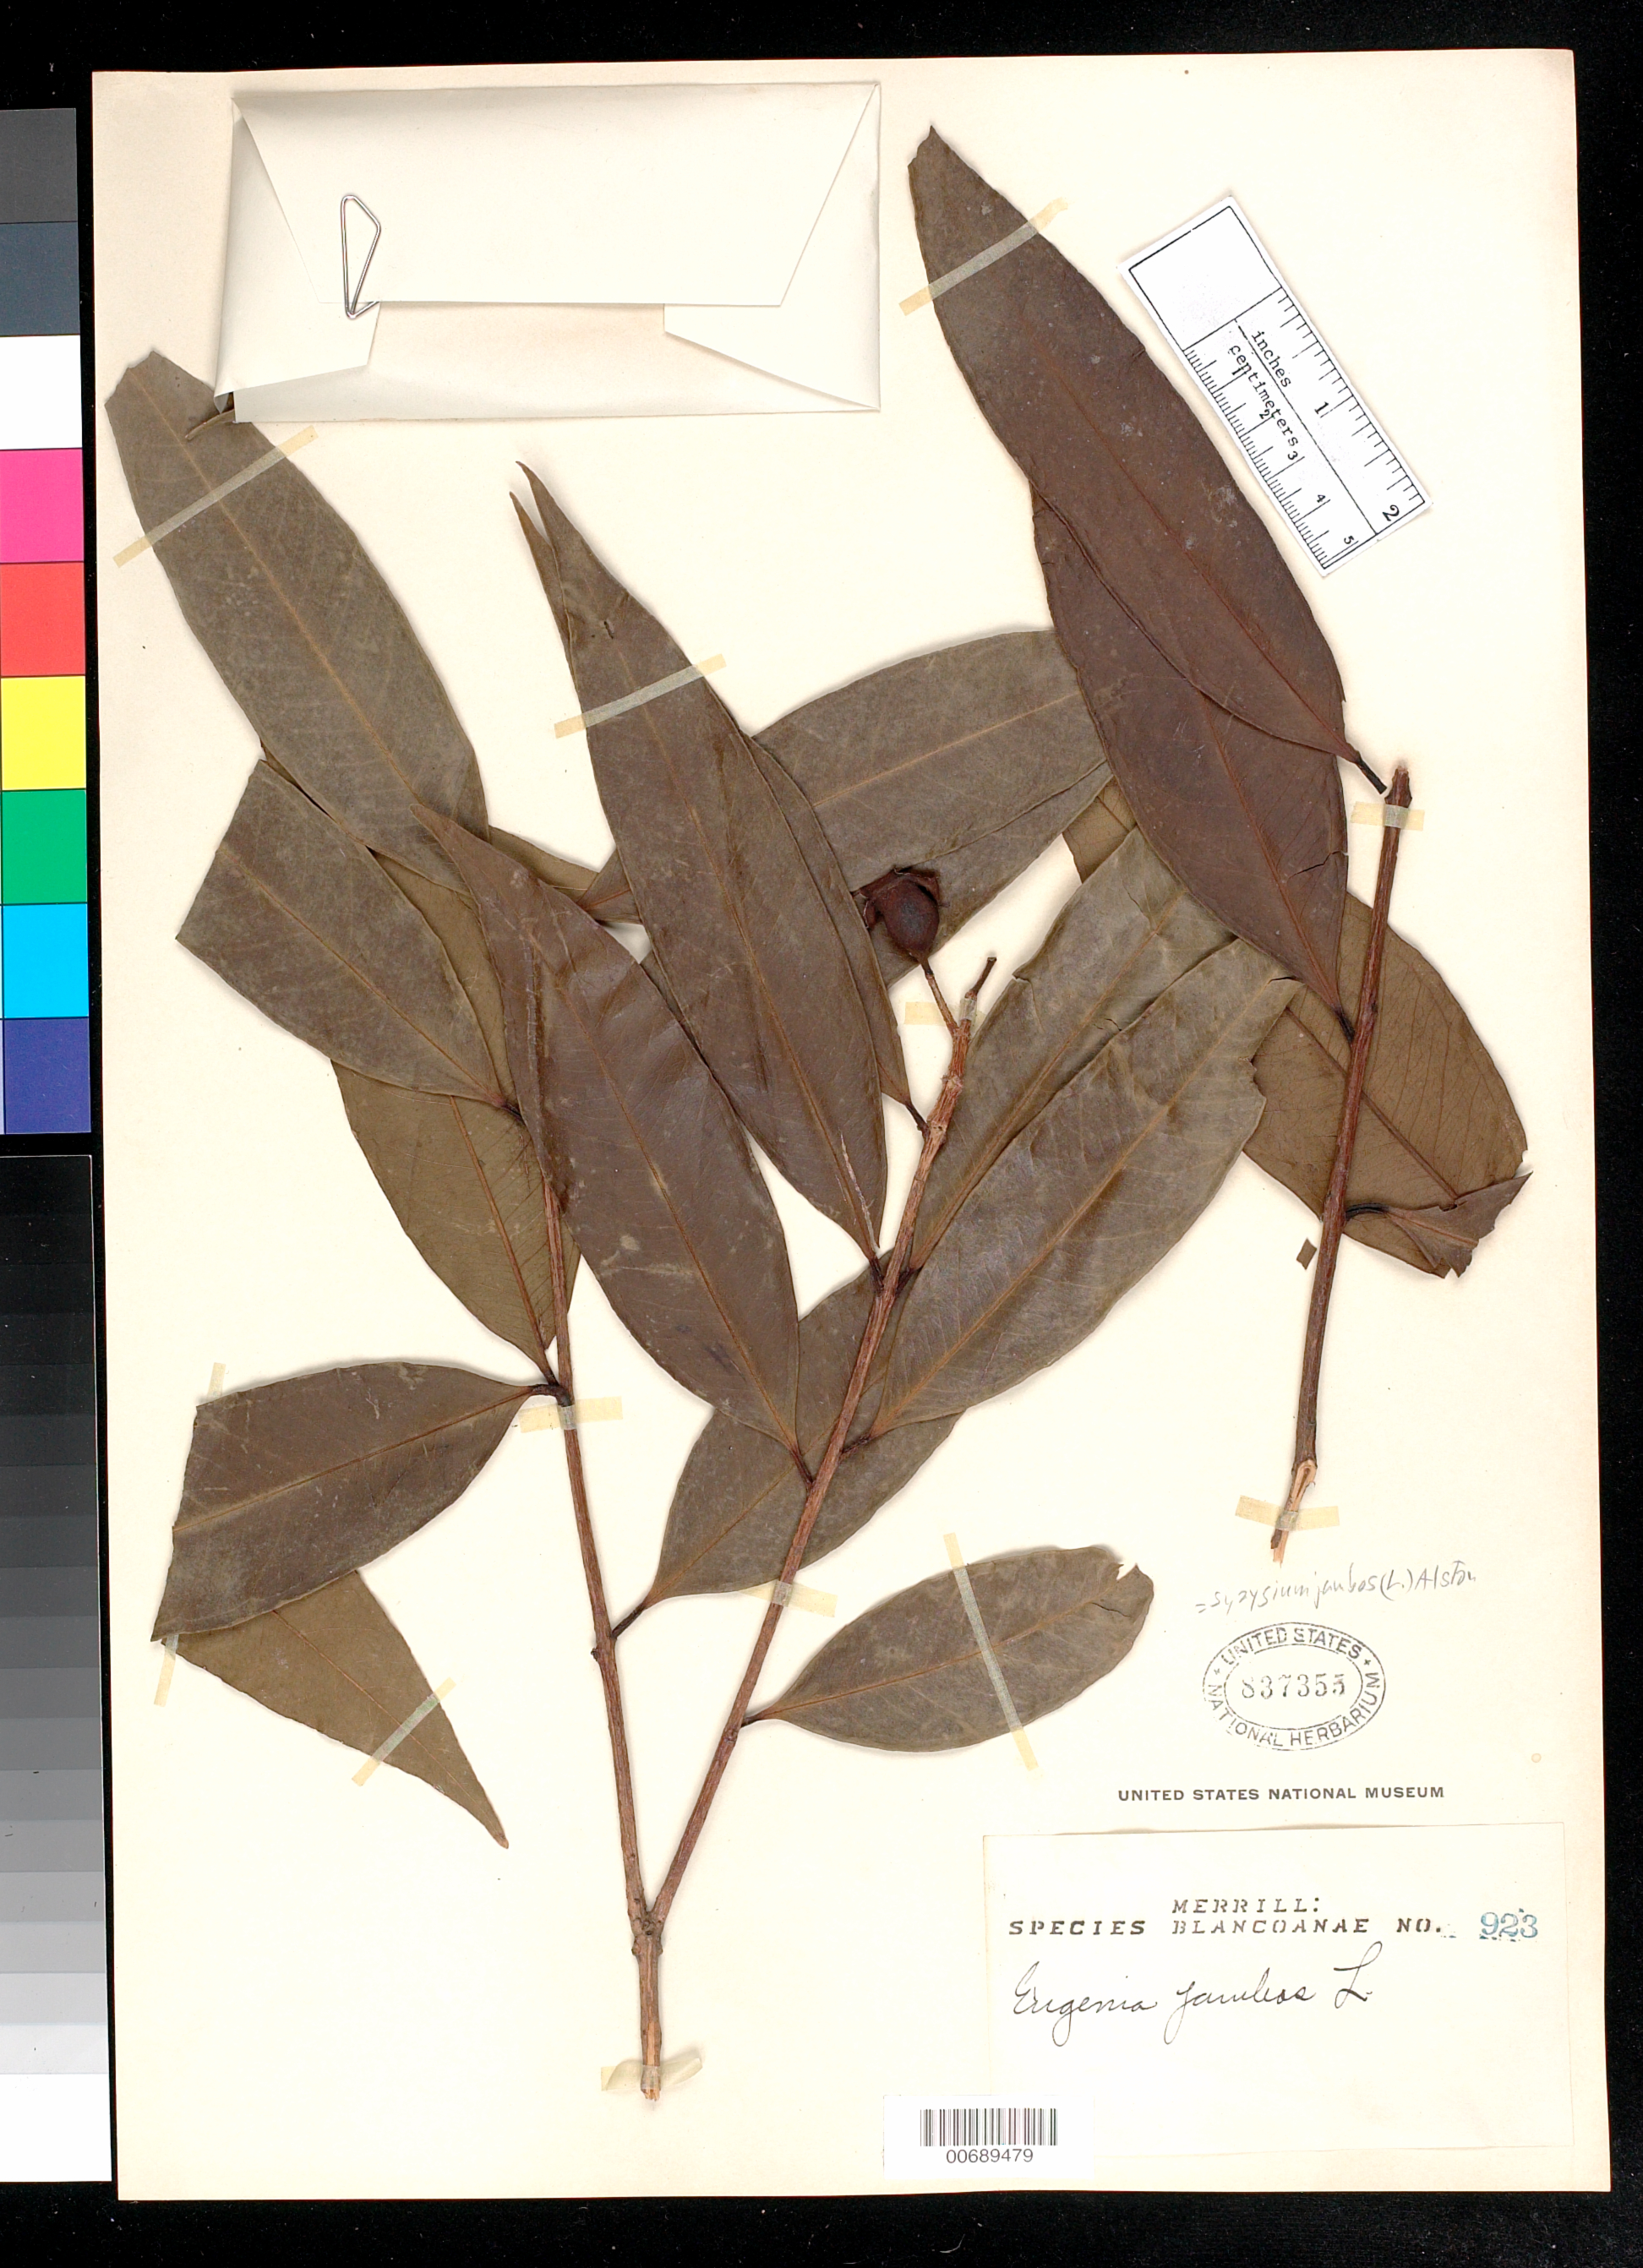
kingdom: Plantae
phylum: Tracheophyta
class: Magnoliopsida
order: Myrtales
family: Myrtaceae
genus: Syzygium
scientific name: Syzygium jambos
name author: (L.) Alston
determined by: Strong, Mark T., (BOT), Smithsonian Institution - National Museum of Natural History (UNITED STATES)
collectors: E. D. Merrill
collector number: Sp. Blancoan. 0923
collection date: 1915-12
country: Philippines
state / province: Calabarzon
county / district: Rizal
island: Luzon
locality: Antipolo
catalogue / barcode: US 837355